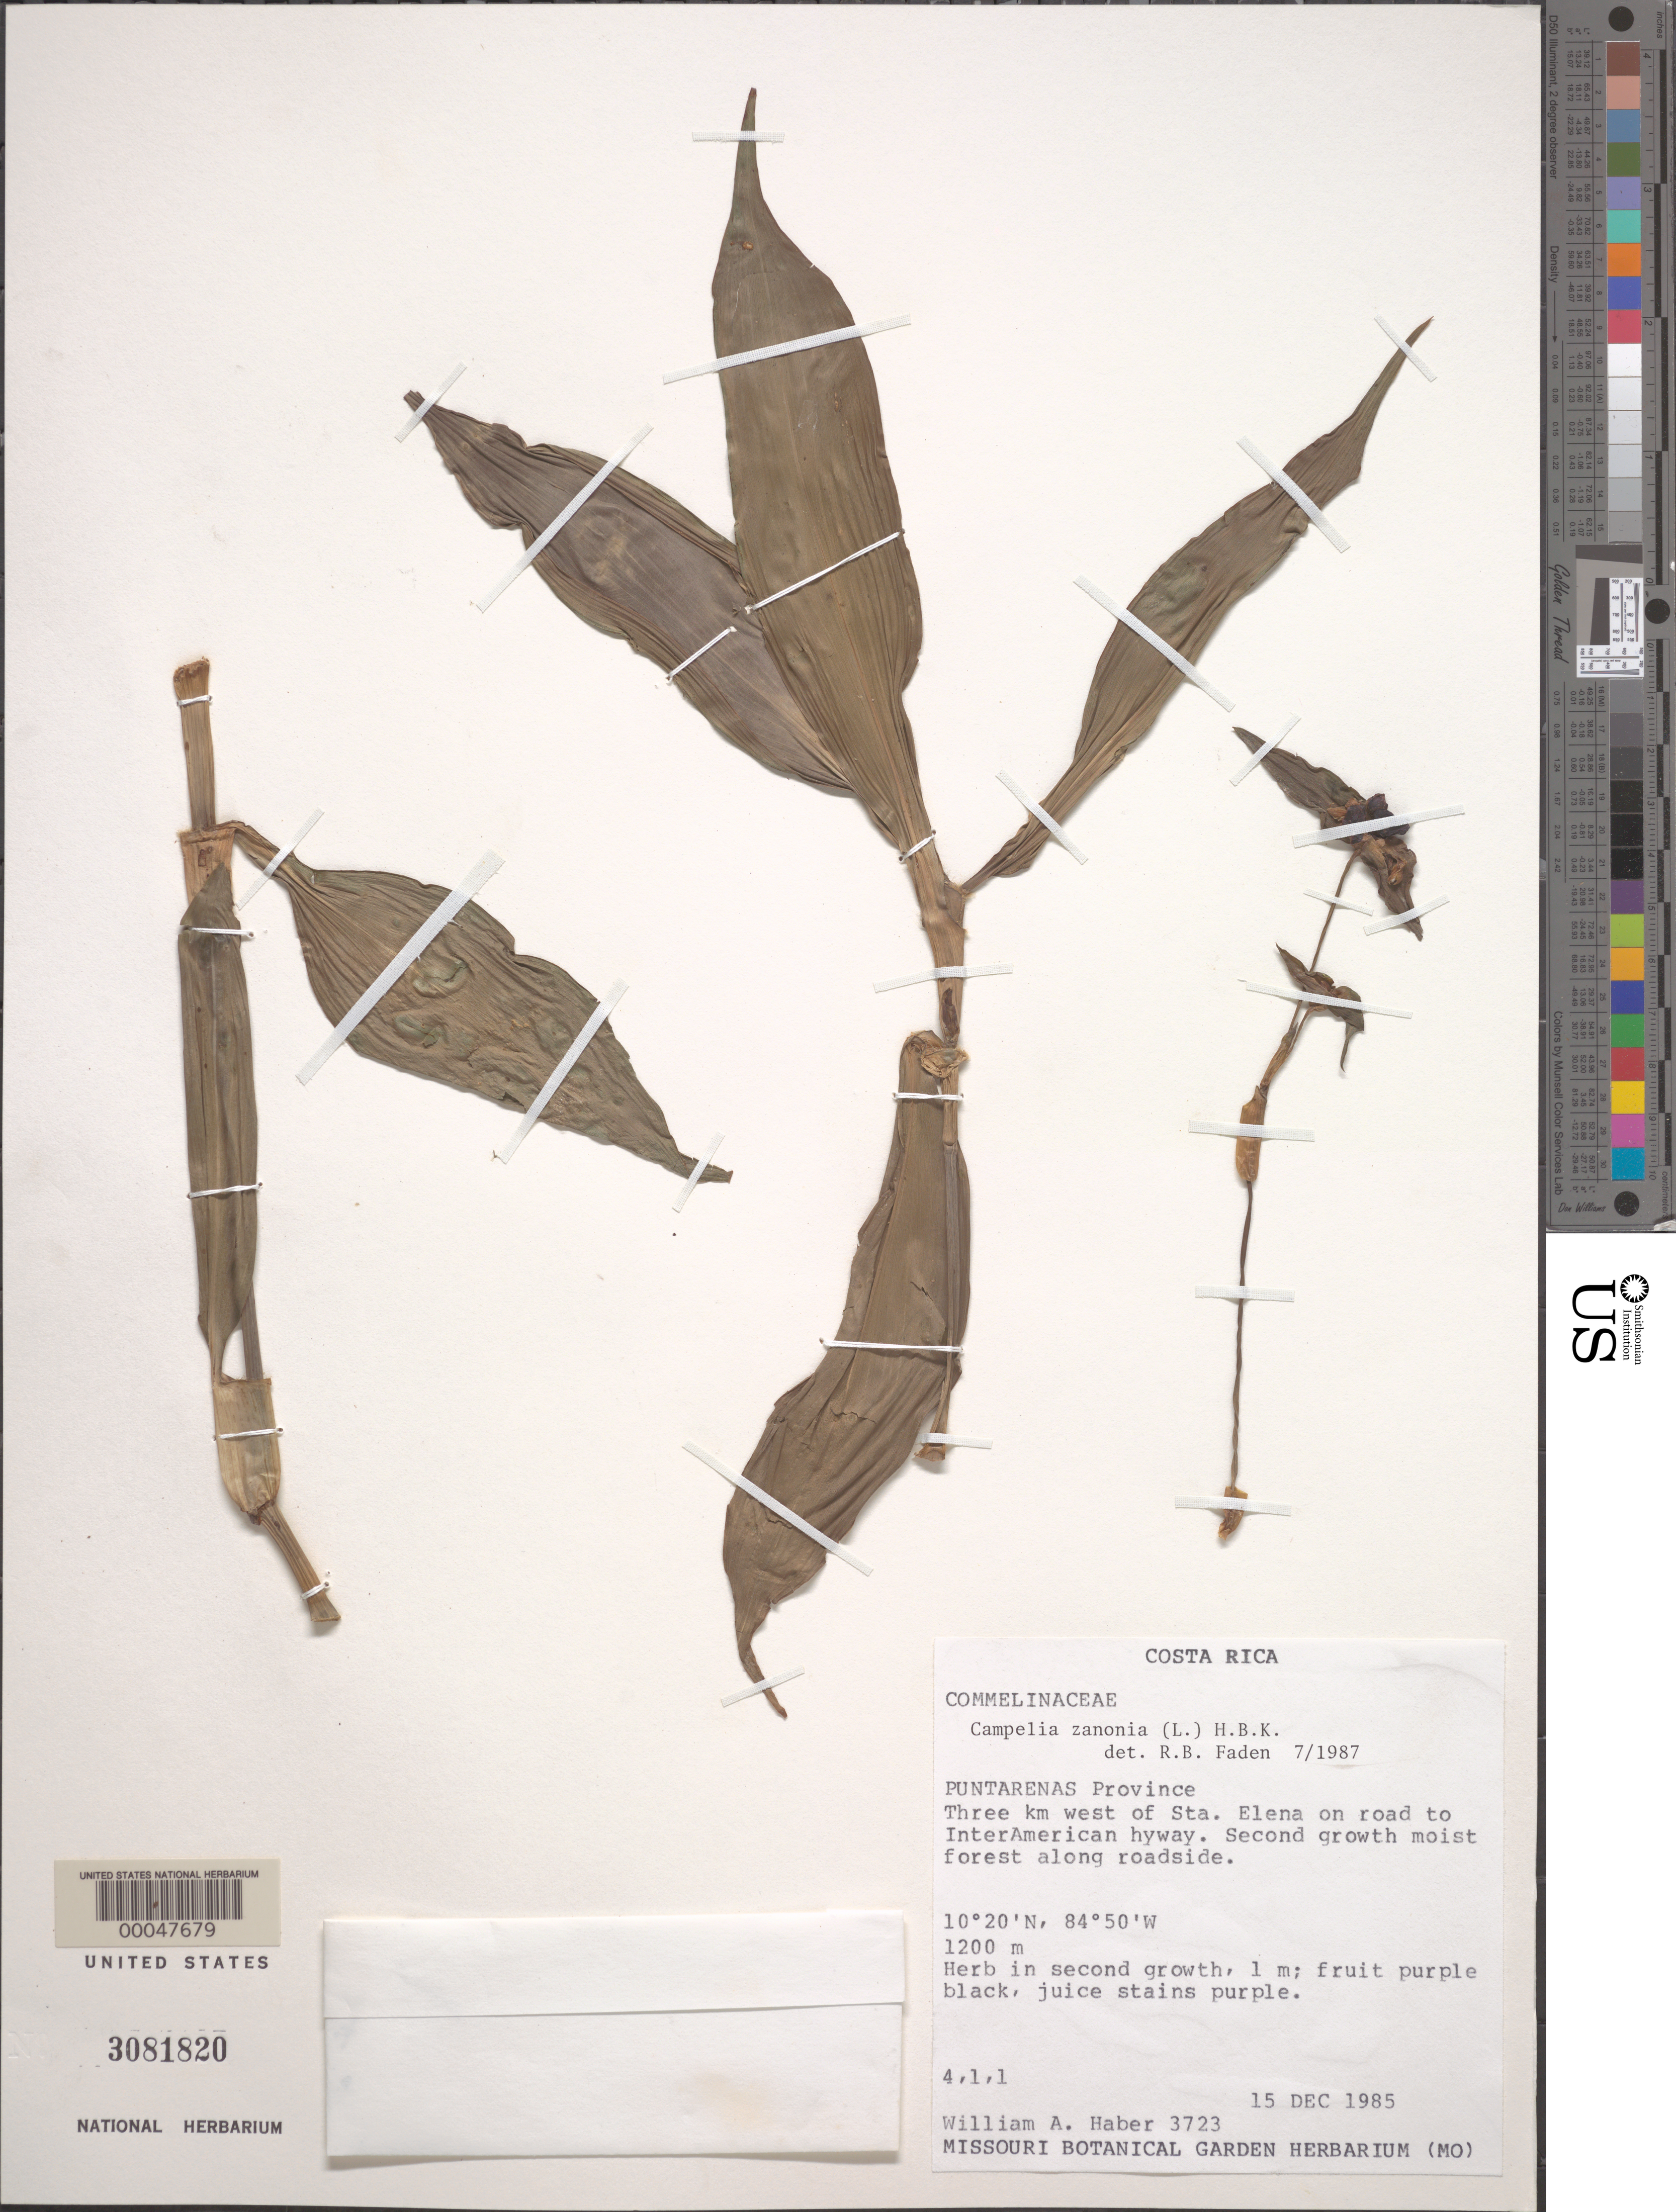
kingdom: Plantae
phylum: Tracheophyta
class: Liliopsida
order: Commelinales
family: Commelinaceae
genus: Tradescantia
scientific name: Tradescantia zanonia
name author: (L.) Sw.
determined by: Faden, Robert B., (US), Smithsonian Institution - National Museum of Natural History (UNITED STATES)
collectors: W. A. Haber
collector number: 3723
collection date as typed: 15 Dec 1985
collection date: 1985-12-15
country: Costa Rica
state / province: Puntarenas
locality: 3 km w of sta. elena on rd to interamerican hwy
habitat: Second growth moist forest along roadside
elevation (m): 1200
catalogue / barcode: US 3081820